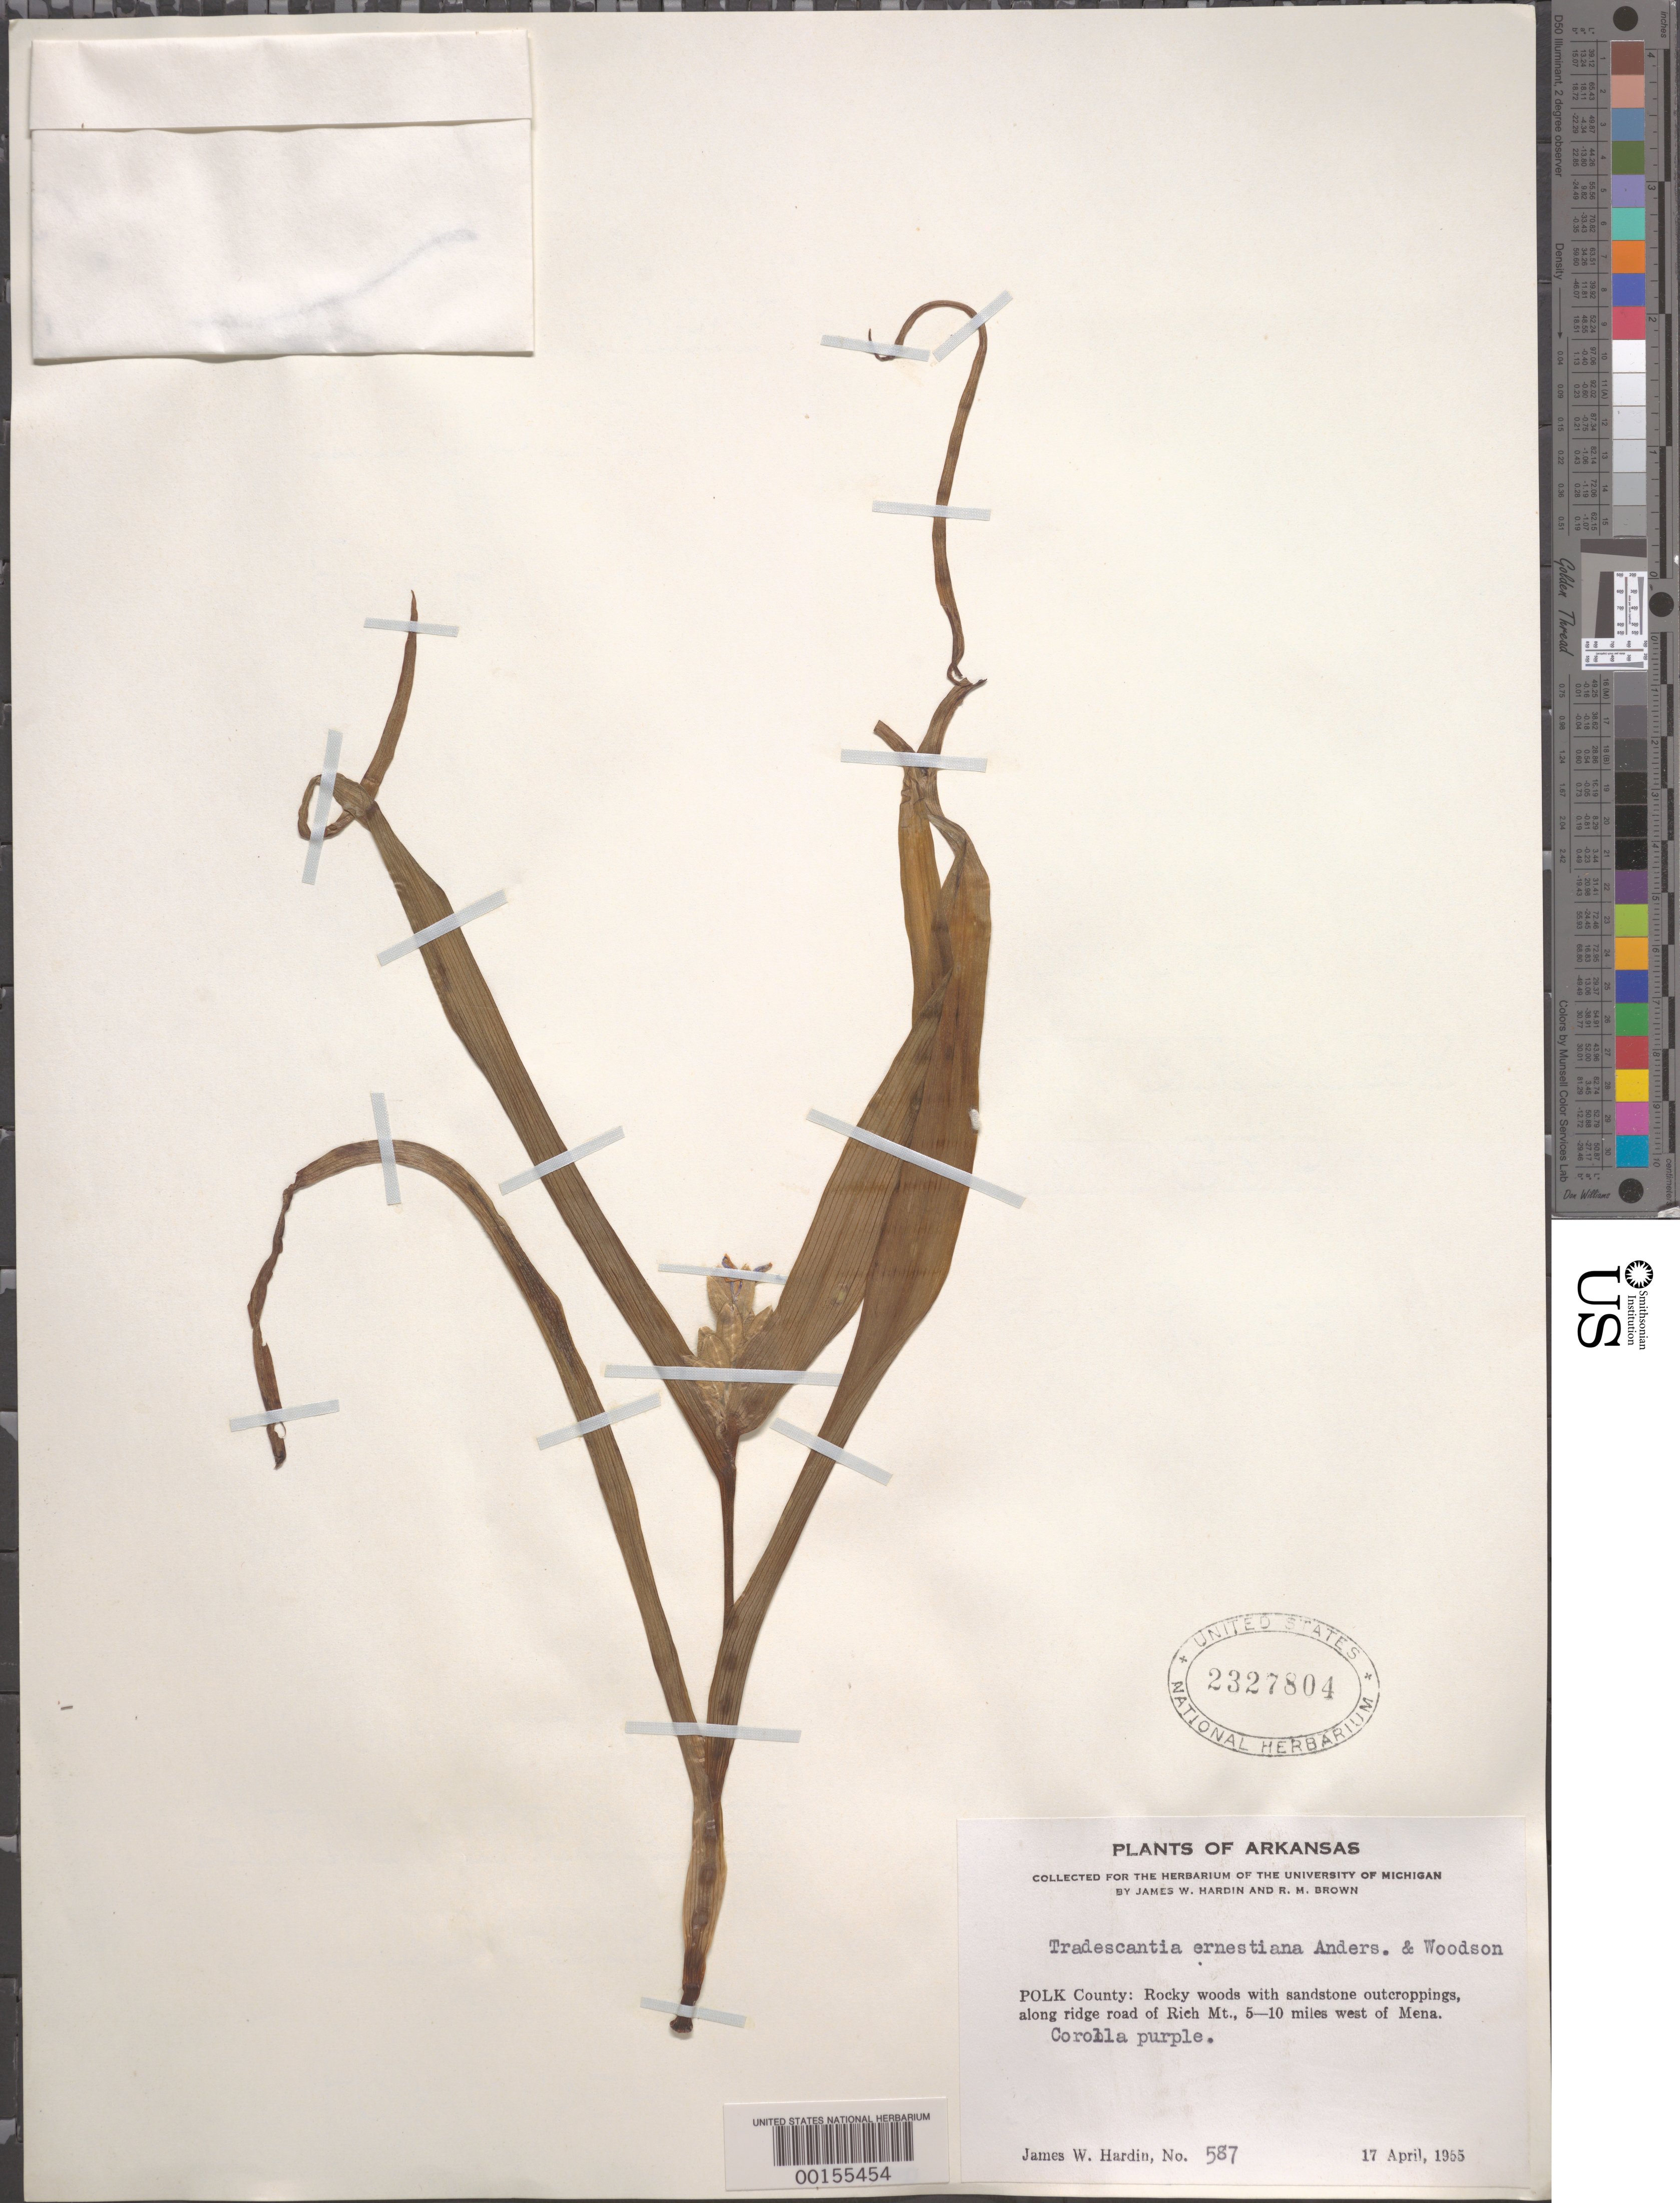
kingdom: Plantae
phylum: Tracheophyta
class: Liliopsida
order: Commelinales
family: Commelinaceae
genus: Tradescantia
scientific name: Tradescantia ernestiana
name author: E.S. Anderson & Woodson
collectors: J. Hardin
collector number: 587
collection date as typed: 17 Apr 1955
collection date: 1955-04-17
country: United States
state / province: Arkansas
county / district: Polk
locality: Rich mt., w of mena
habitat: Rocky woods with sandstone outcrops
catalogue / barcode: US 2327804